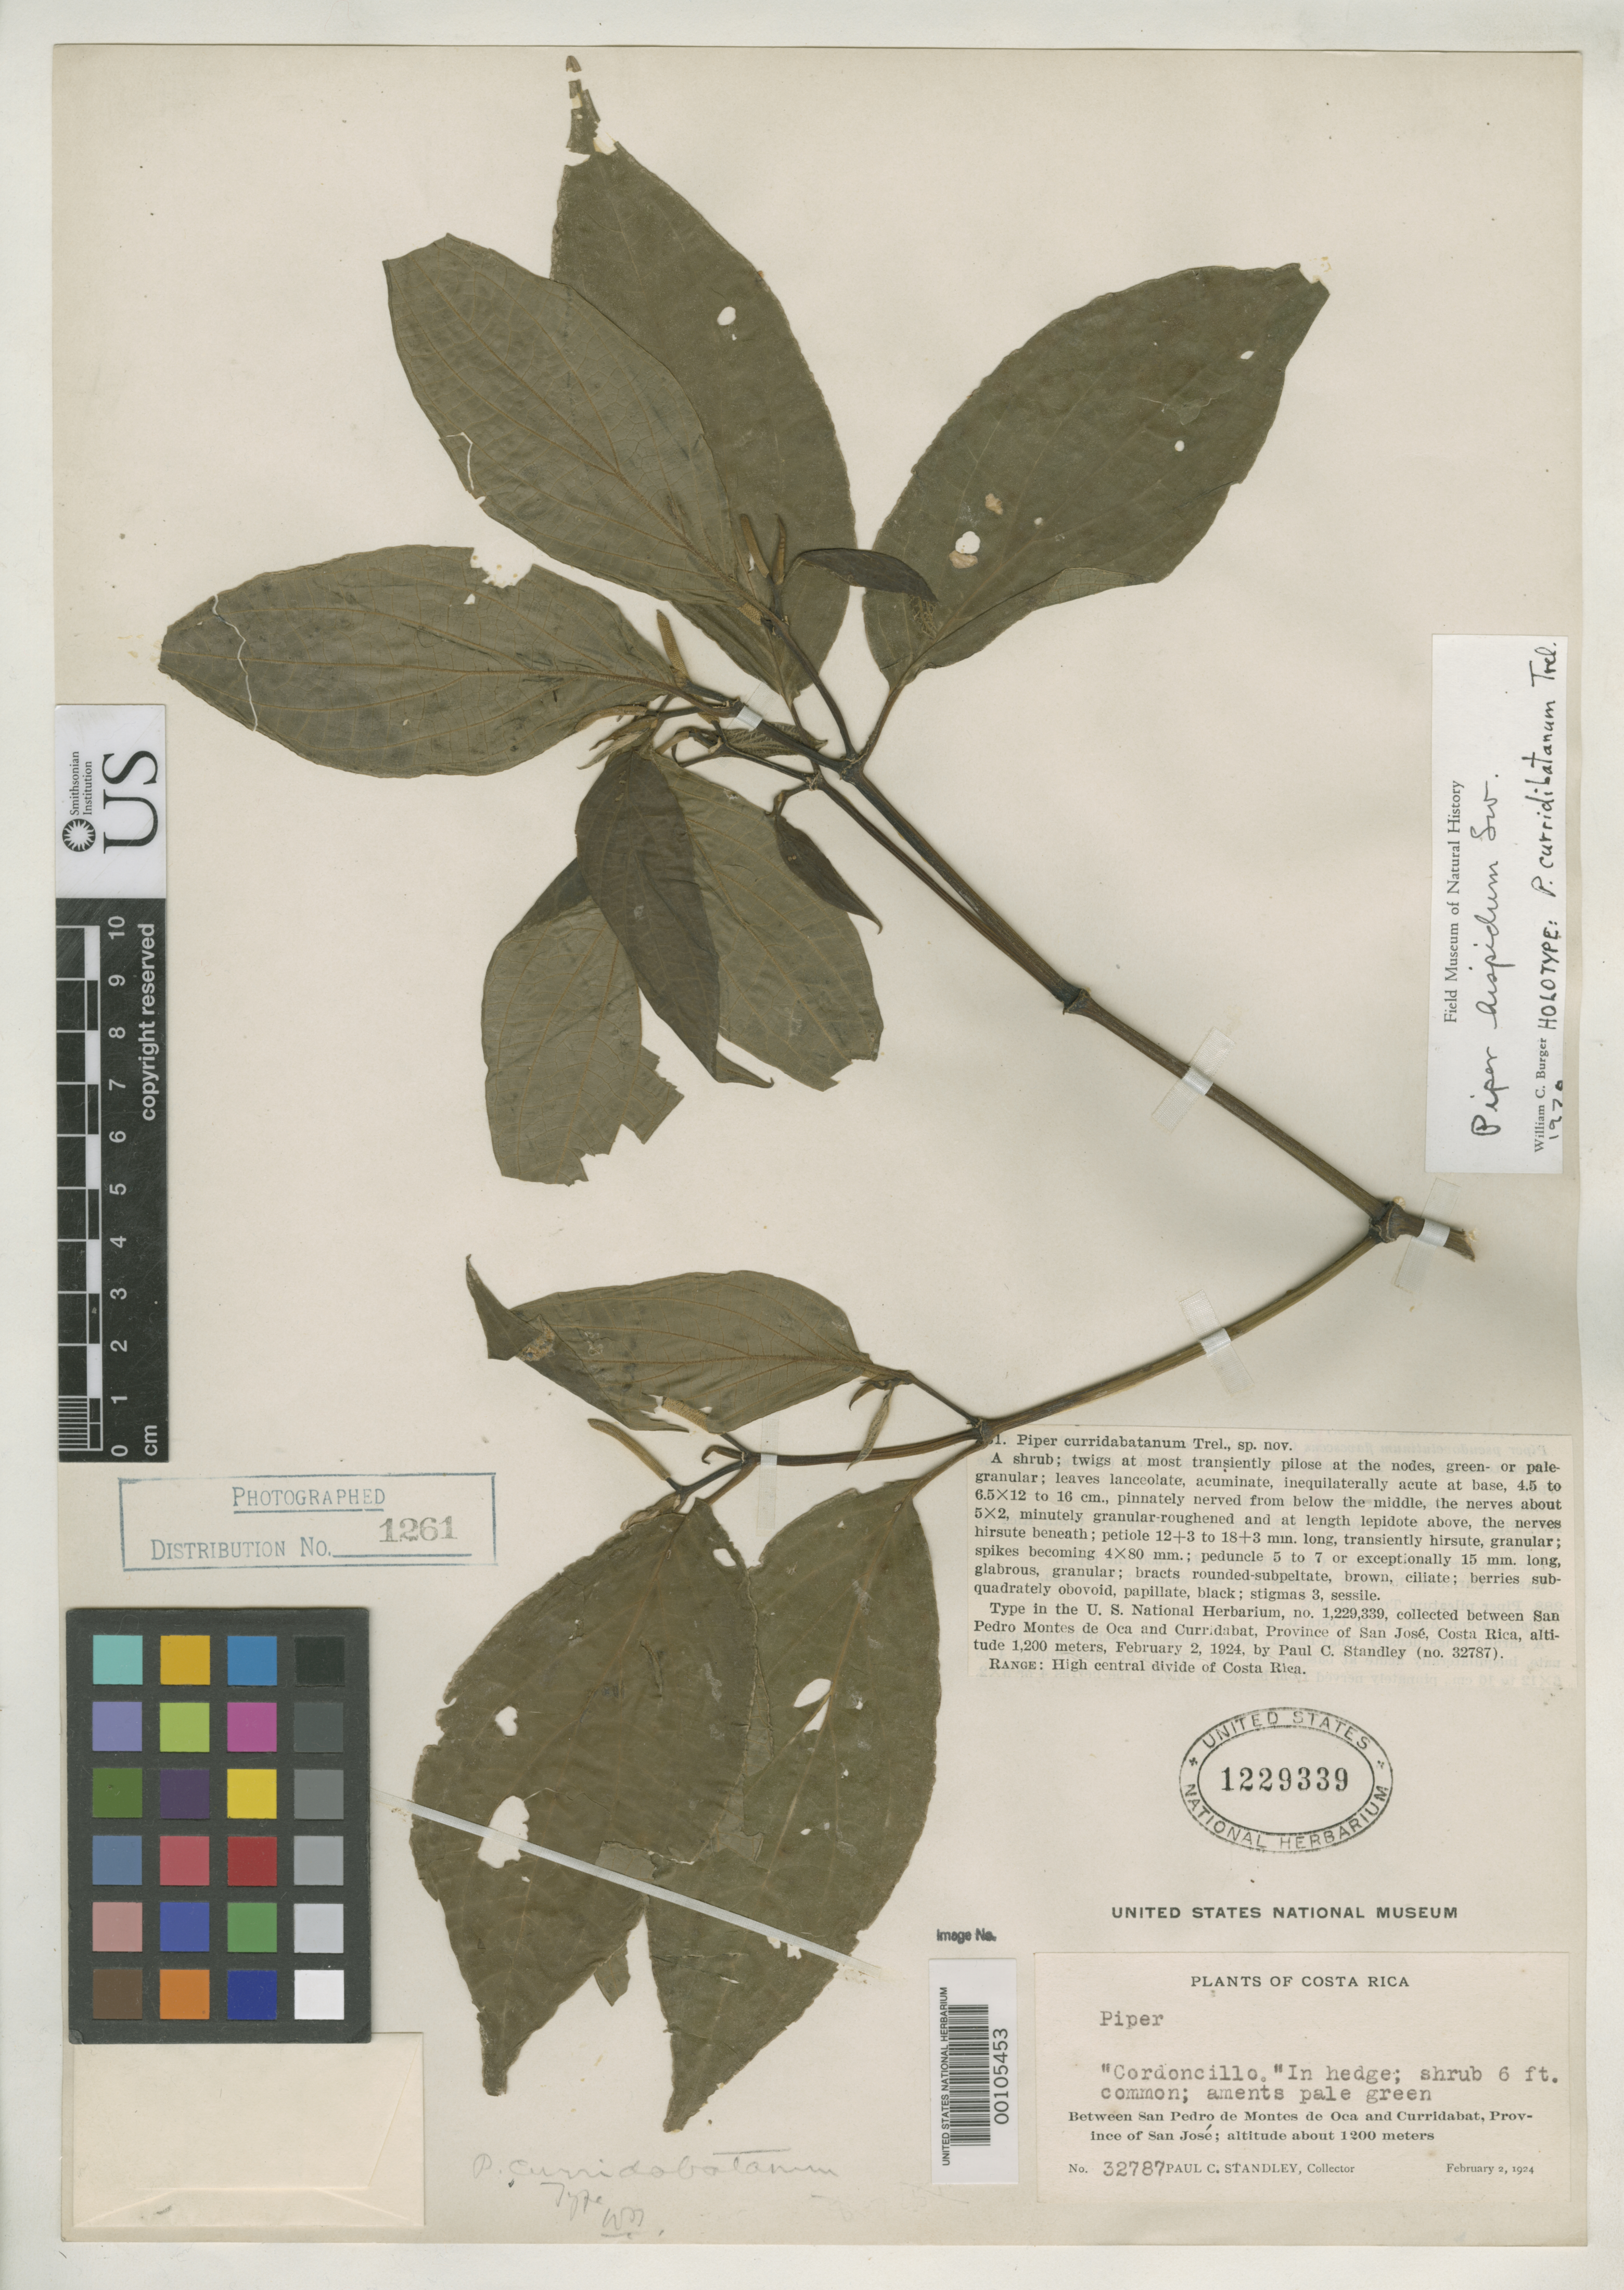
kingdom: Plantae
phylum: Tracheophyta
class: Magnoliopsida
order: Piperales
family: Piperaceae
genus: Piper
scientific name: Piper curridabatanum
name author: Trel.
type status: Holotype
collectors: P. C. Standley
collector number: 32787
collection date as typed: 02 Feb 1921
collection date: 1921-02-02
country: Costa Rica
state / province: San José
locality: Between San Pedro de Montes de Oca and Curridabat.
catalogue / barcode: US 1229339